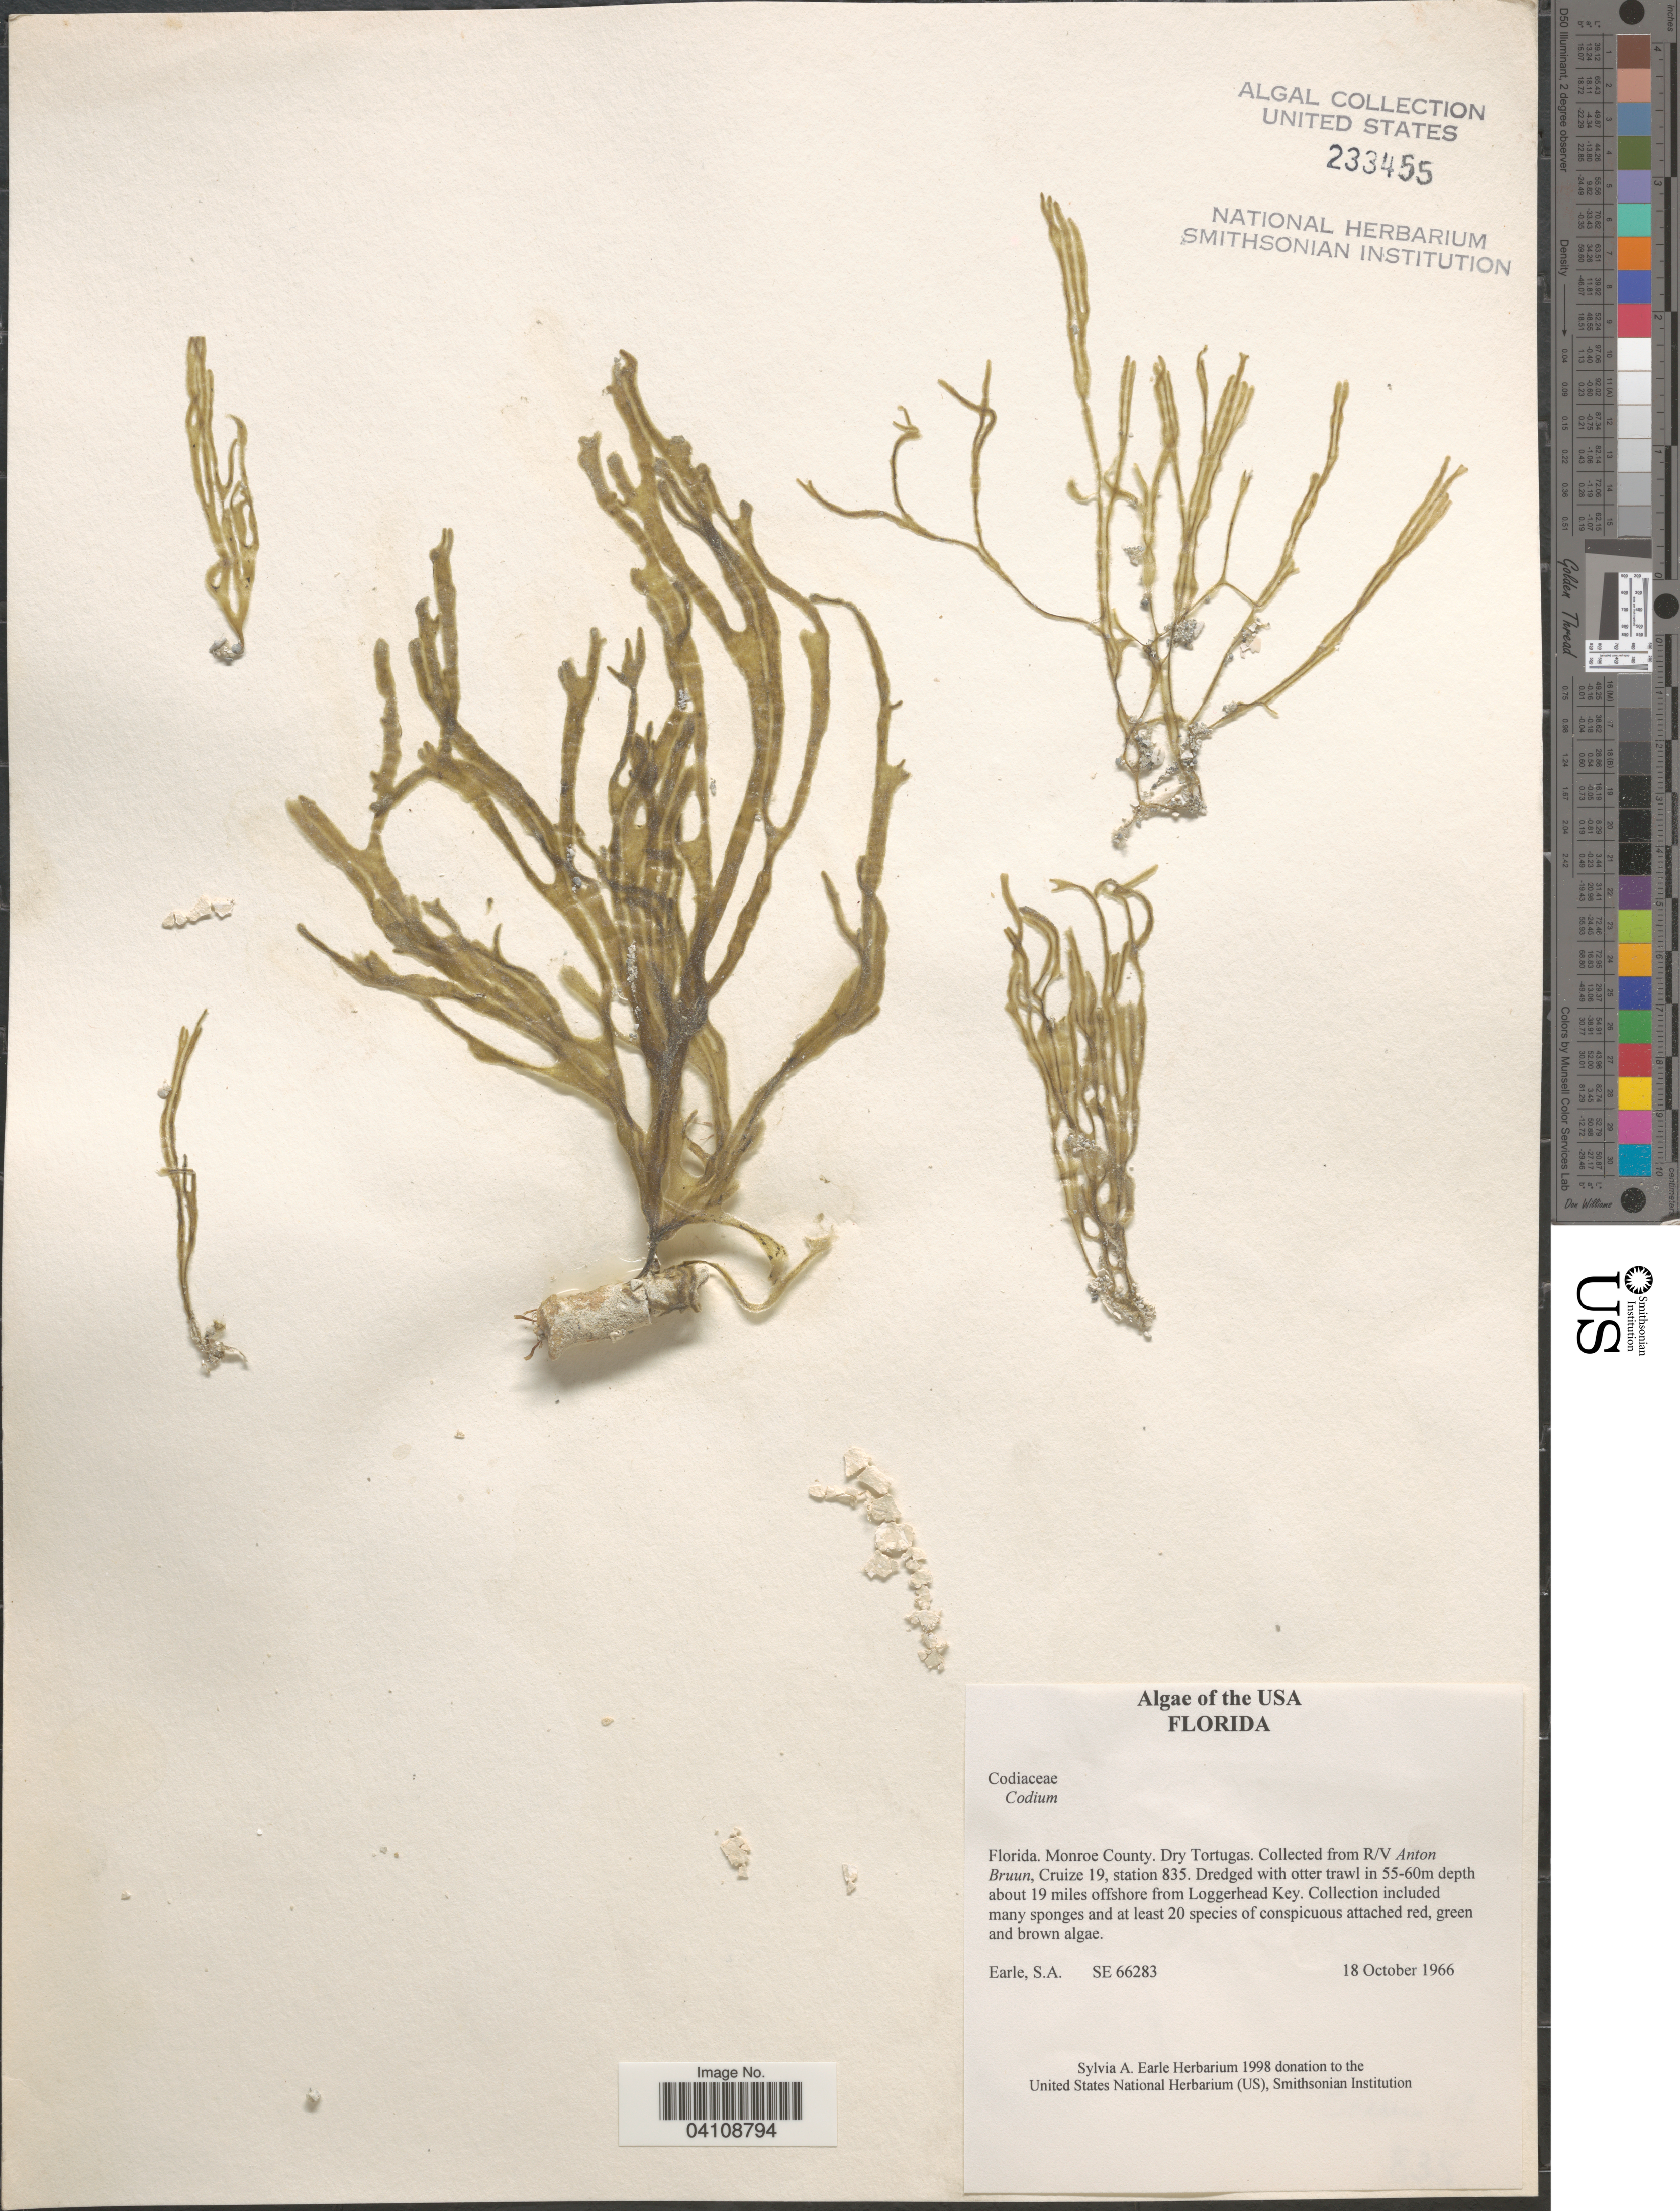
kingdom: Plantae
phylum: Chlorophyta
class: Ulvophyceae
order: Bryopsidales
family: Codiaceae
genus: Codium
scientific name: Codium sp.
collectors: S. A. Earle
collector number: SE66283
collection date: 1966-10-18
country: United States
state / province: Florida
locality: Monroe County. Dry Tortugas. R/V Anton Bruun, Cruize 19, station 835. About 19 miles offshore from Loggerhead Key.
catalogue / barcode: US 233455